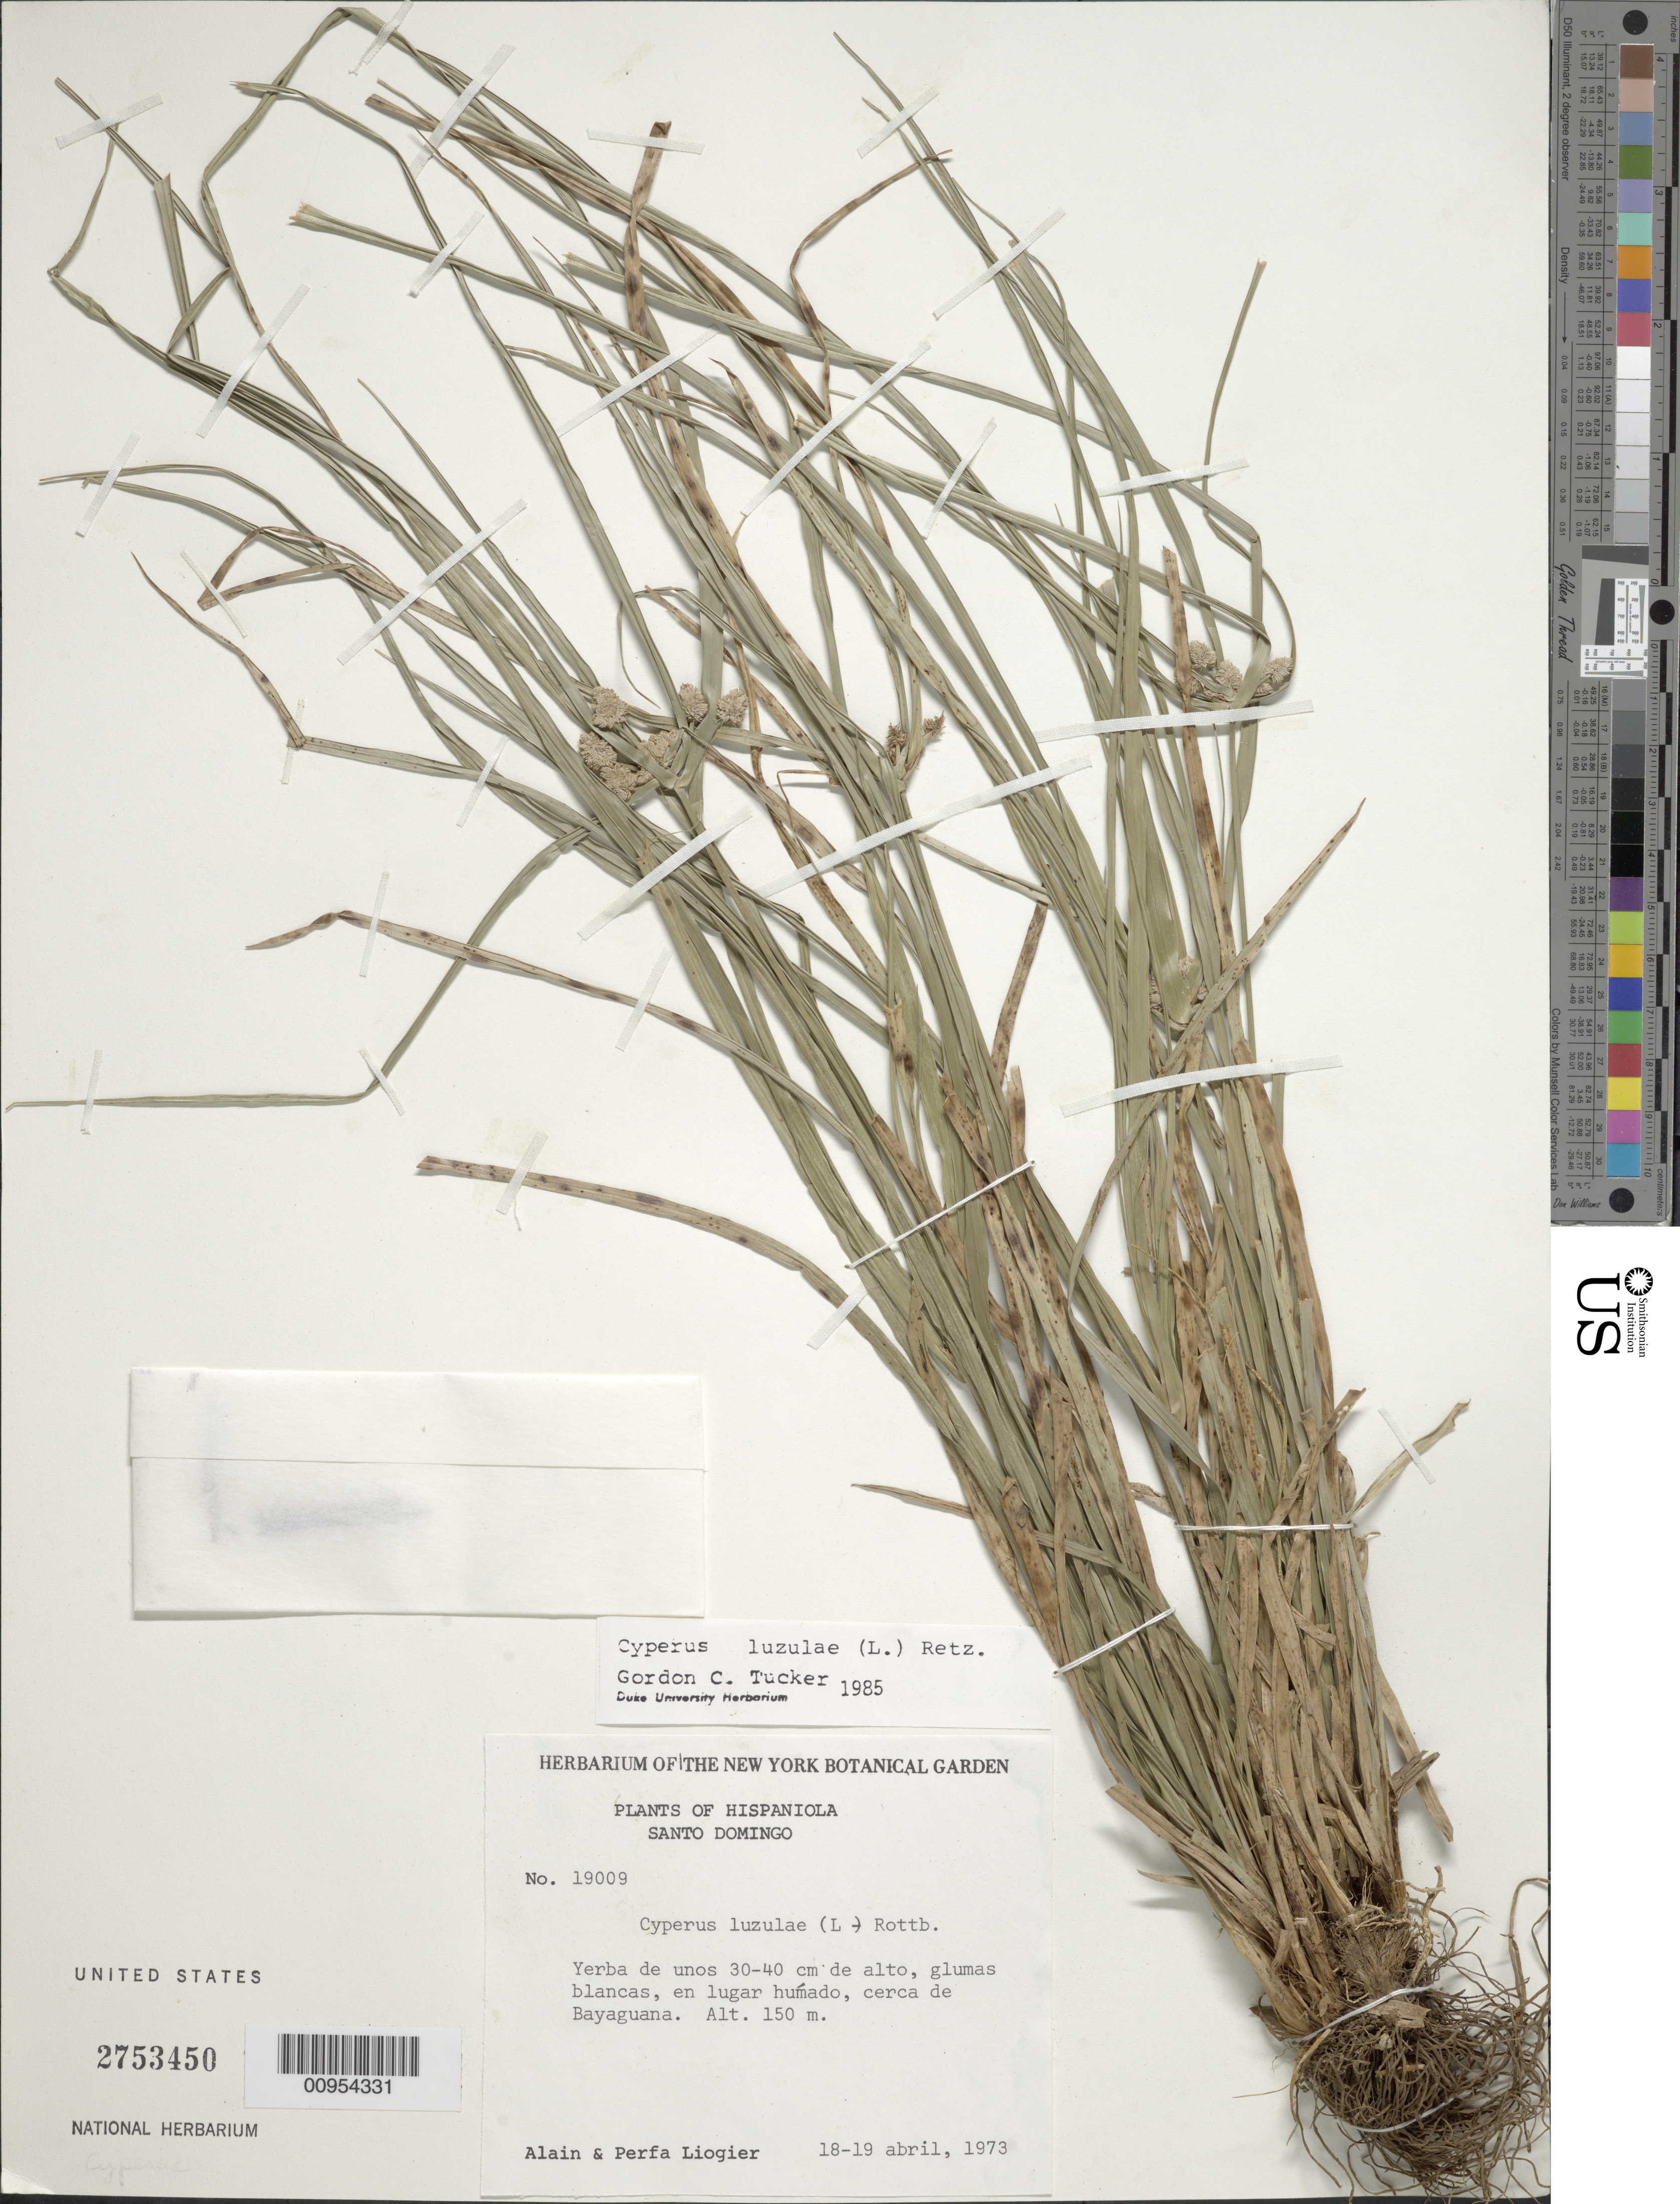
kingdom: Plantae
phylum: Tracheophyta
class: Liliopsida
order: Poales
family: Cyperaceae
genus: Cyperus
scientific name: Cyperus luzulae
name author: (L.) Rottb. ex Retz.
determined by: Tucker, G. C.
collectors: A. H. Liogier & M. P. Liogier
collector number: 19009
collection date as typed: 18 Apr 1973 to 19 Apr 1973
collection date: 1973-04-18/1973-04-19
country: Dominican Republic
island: Hispaniola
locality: Cerca de Bayaguana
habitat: En lugar húmado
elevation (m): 150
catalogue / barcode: US 2753450